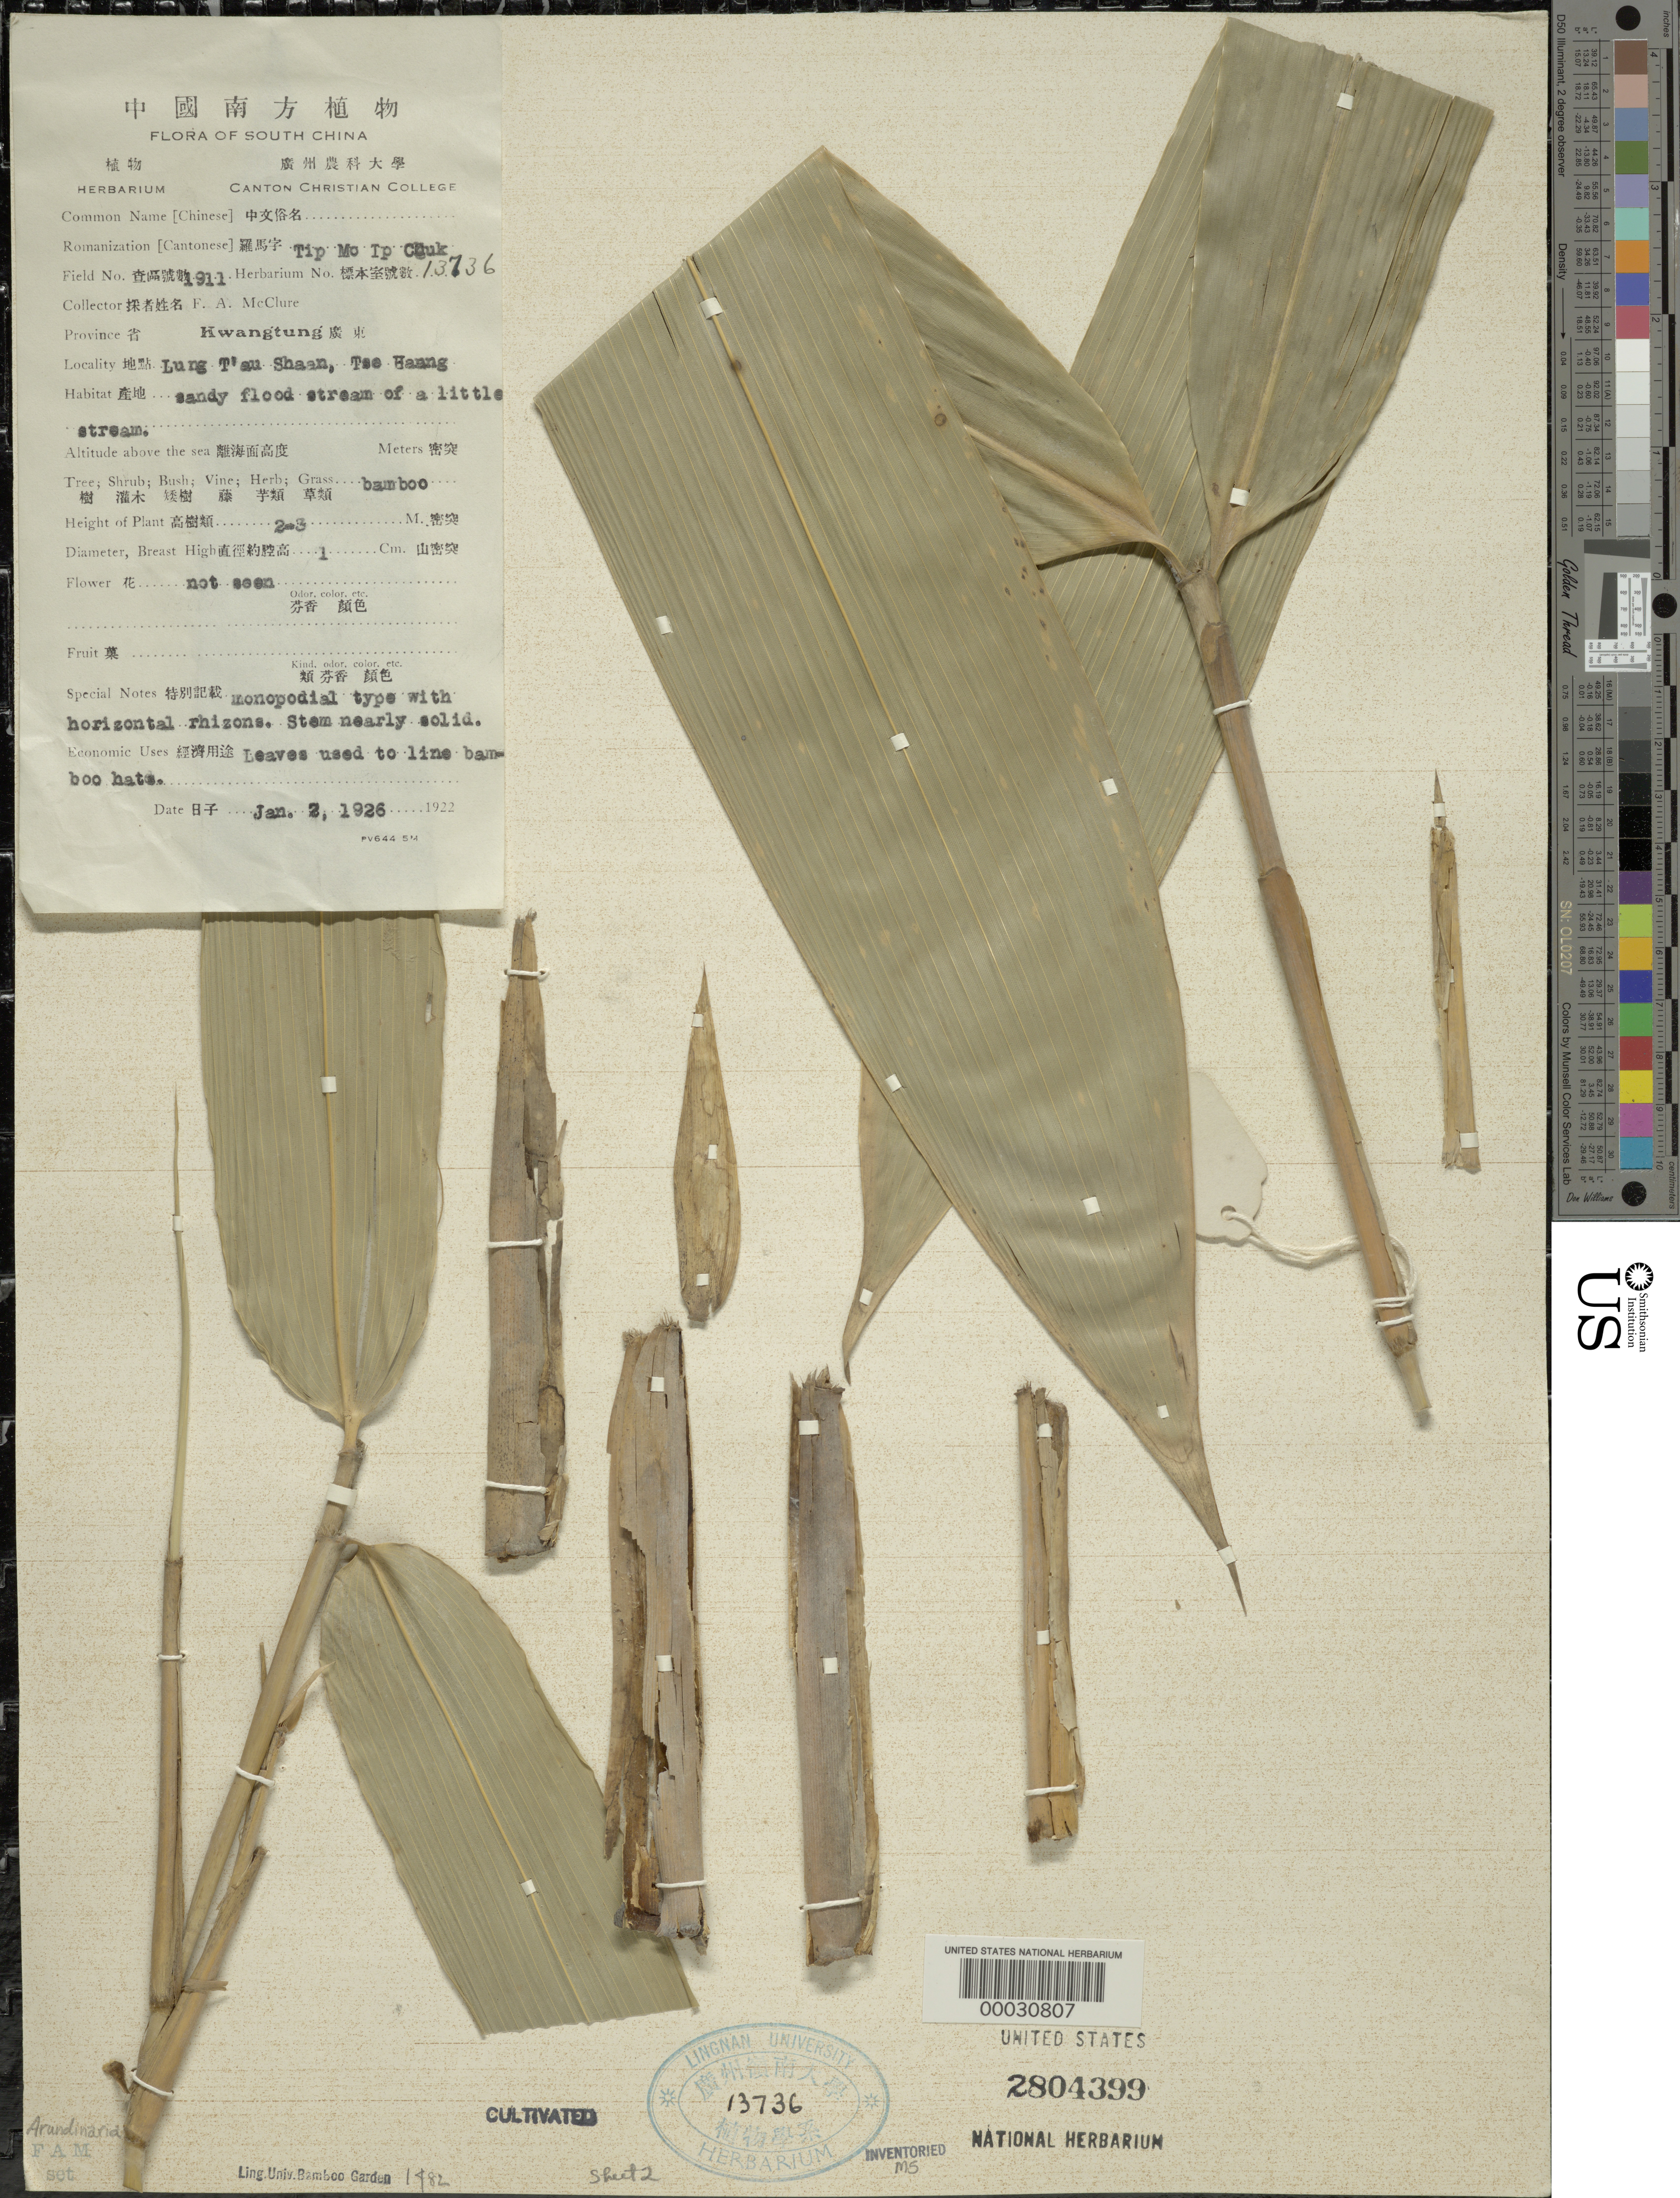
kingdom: Plantae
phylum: Tracheophyta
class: Liliopsida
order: Poales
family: Poaceae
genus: Arundinaria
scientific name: Arundinaria sp.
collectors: F. A. McClure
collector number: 911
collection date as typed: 07 Jan 1926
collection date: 1926-01-07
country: China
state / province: Guangdong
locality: Tung t'su shaan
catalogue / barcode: US 2804399